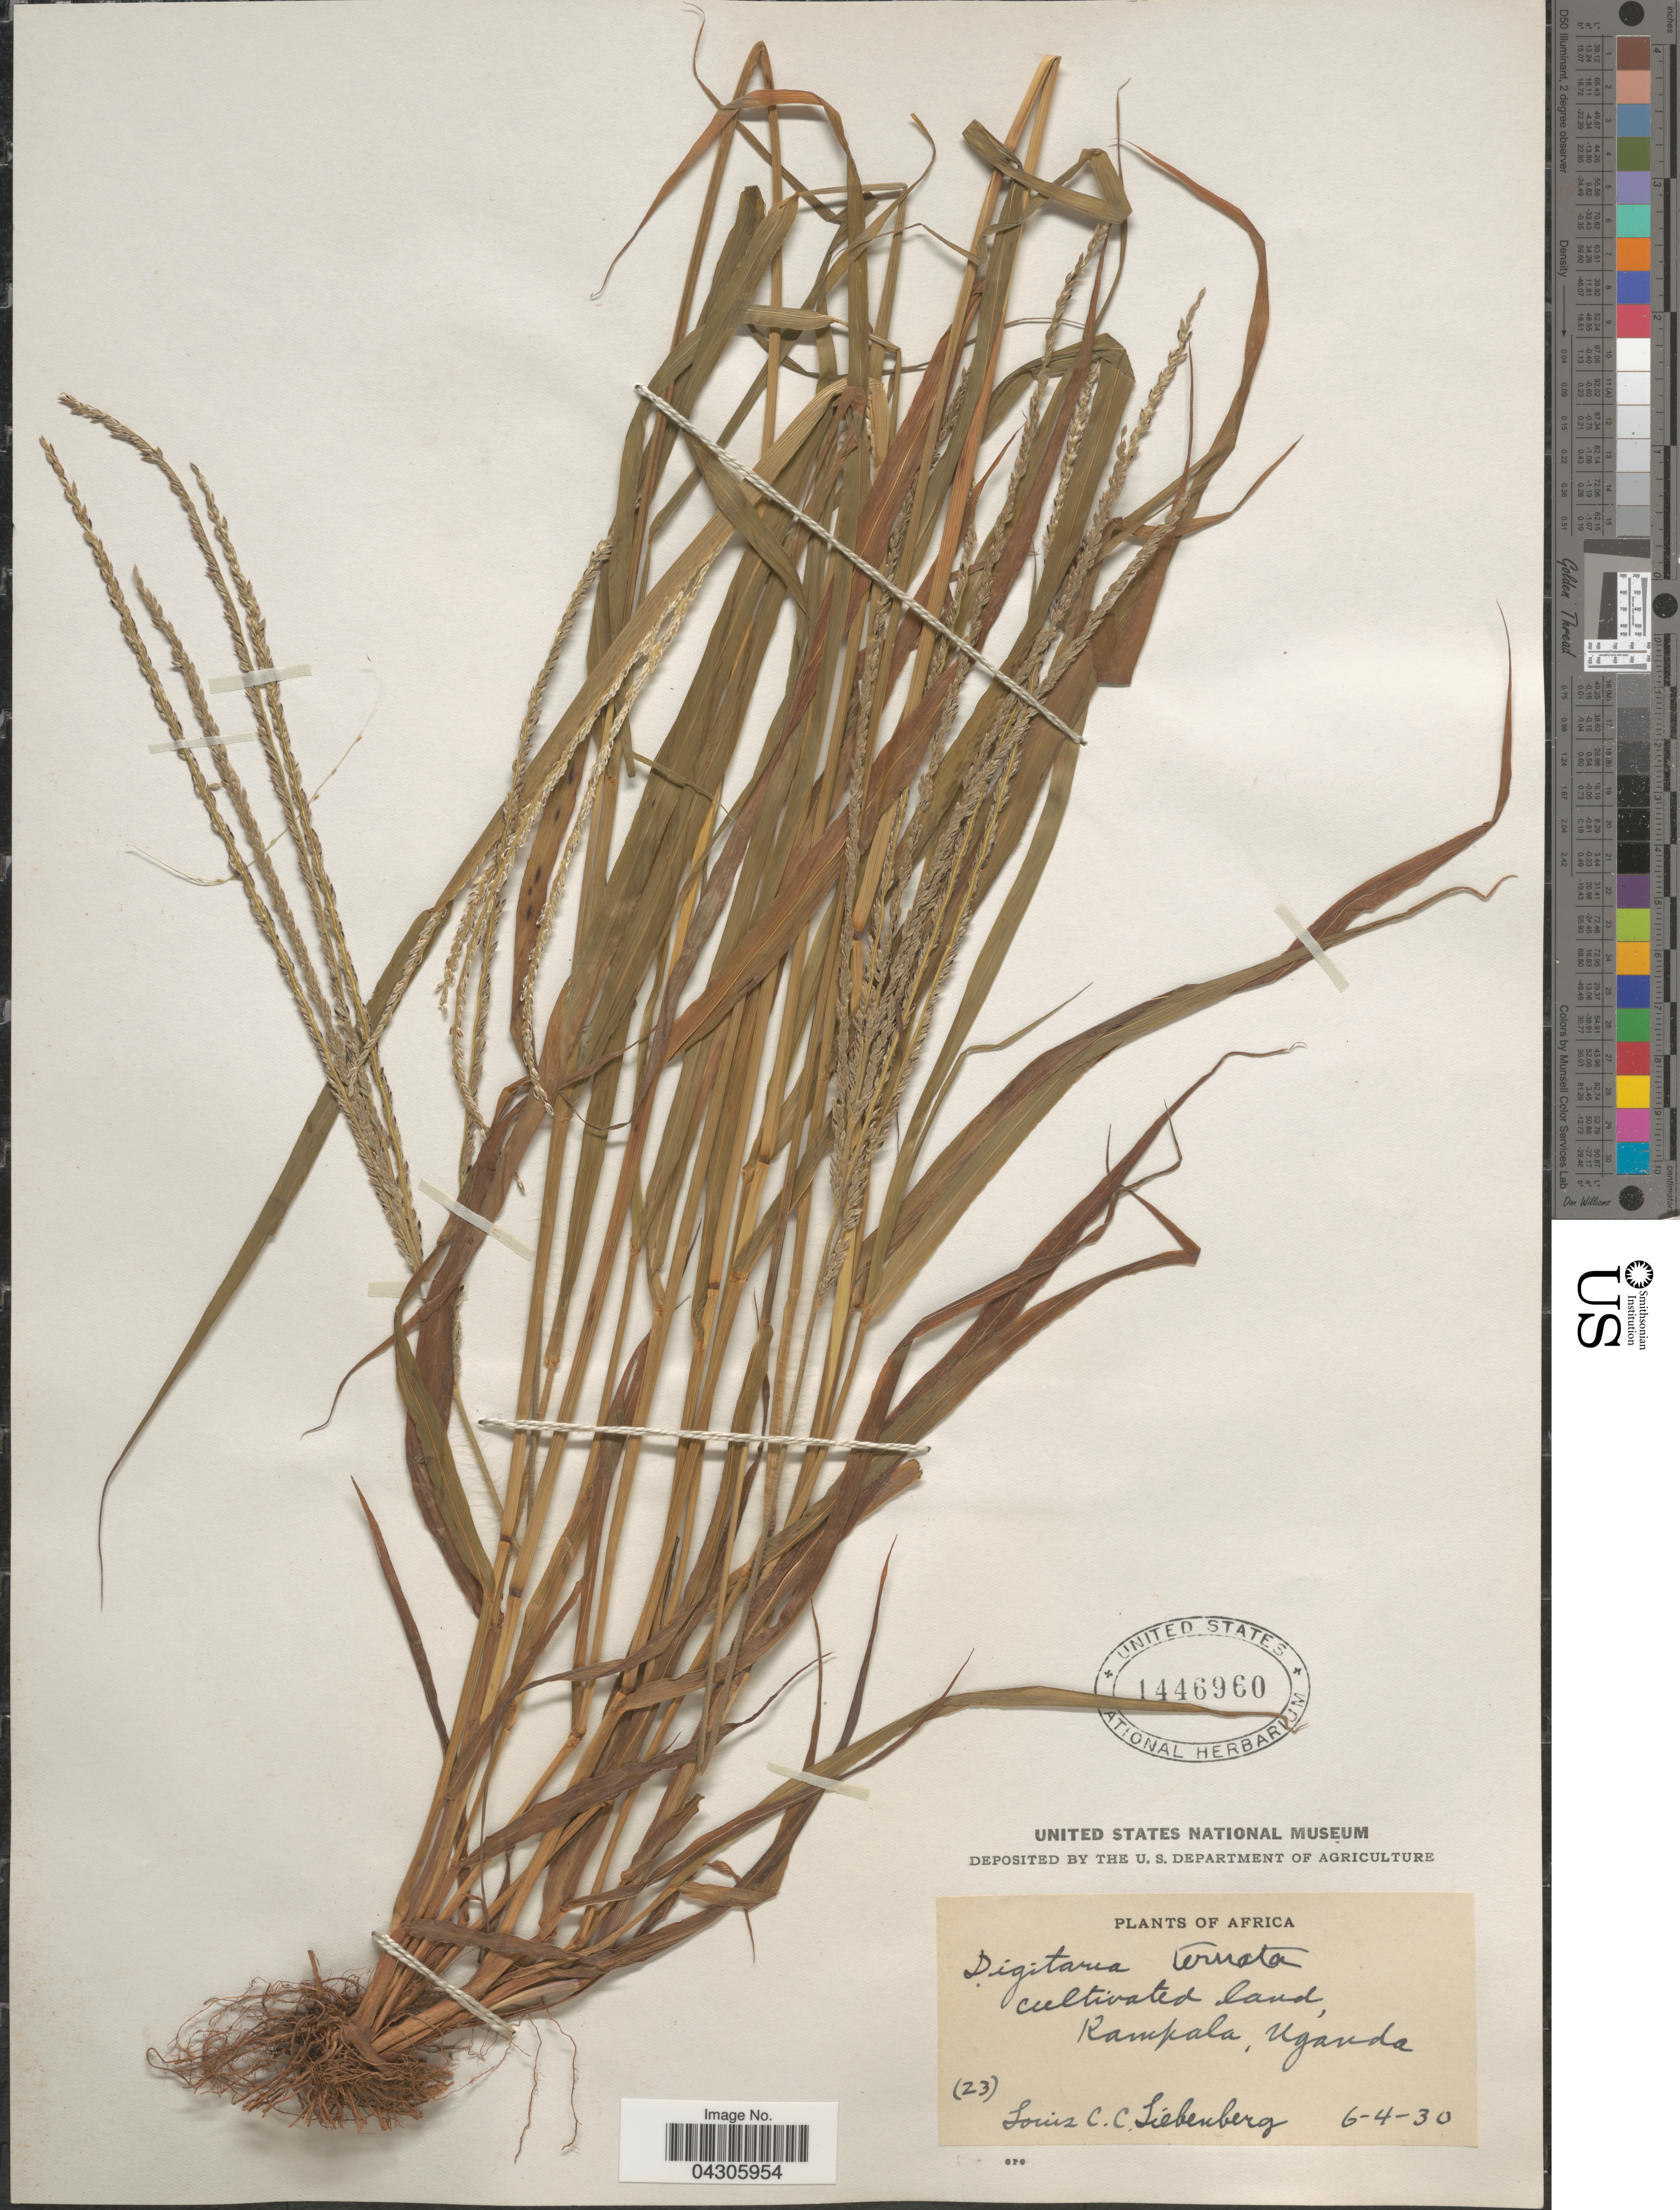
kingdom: Plantae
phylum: Tracheophyta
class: Liliopsida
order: Poales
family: Poaceae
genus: Digitaria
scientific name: Digitaria ternata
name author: (Hochr. ex A. Rich.) Stapf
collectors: L. Liebenberg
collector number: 23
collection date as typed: Transcribed d/m/y: 6/4/30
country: Uganda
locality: Cultivated land, Kampala.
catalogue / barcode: US 1446960